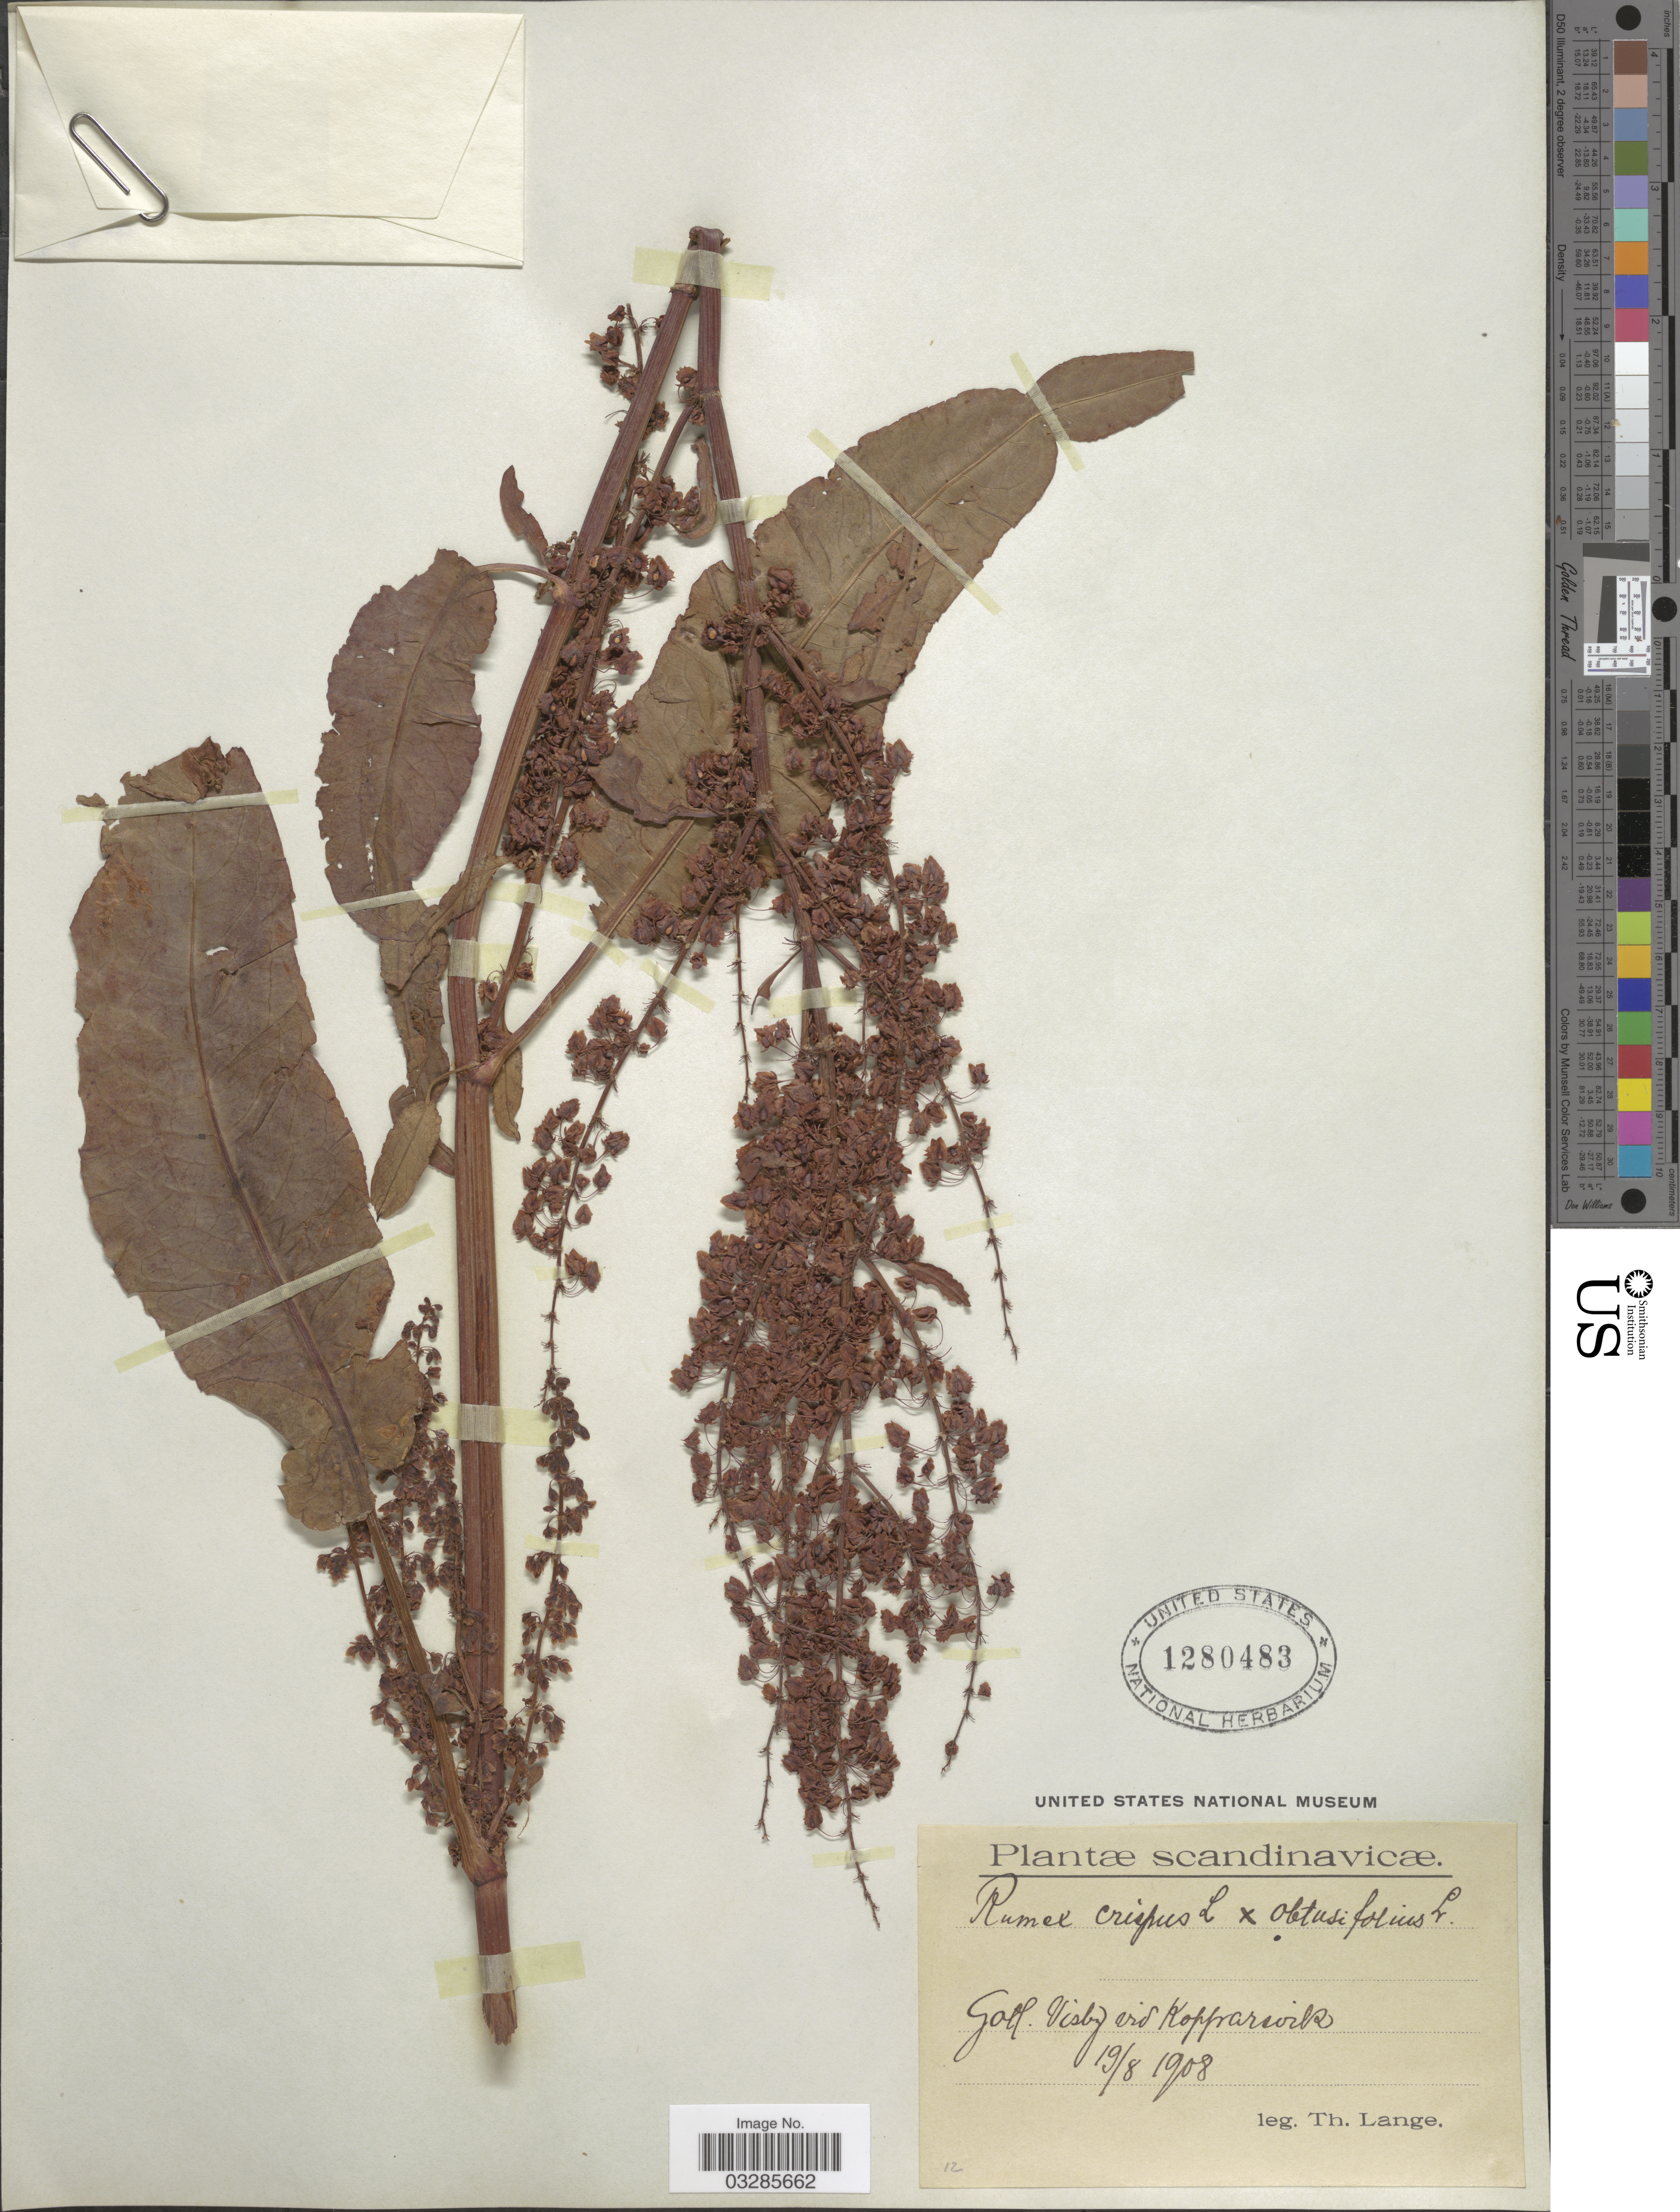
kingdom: Plantae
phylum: Tracheophyta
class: Magnoliopsida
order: Caryophyllales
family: Polygonaceae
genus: Rumex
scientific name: Rumex crispus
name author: L.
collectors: T. Lange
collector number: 12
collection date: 1908-08-19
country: Sweden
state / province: Gotland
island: Gotland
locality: Scandinavicæ. Gotl. Visby vid Kopparsvik.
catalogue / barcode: US 1280483